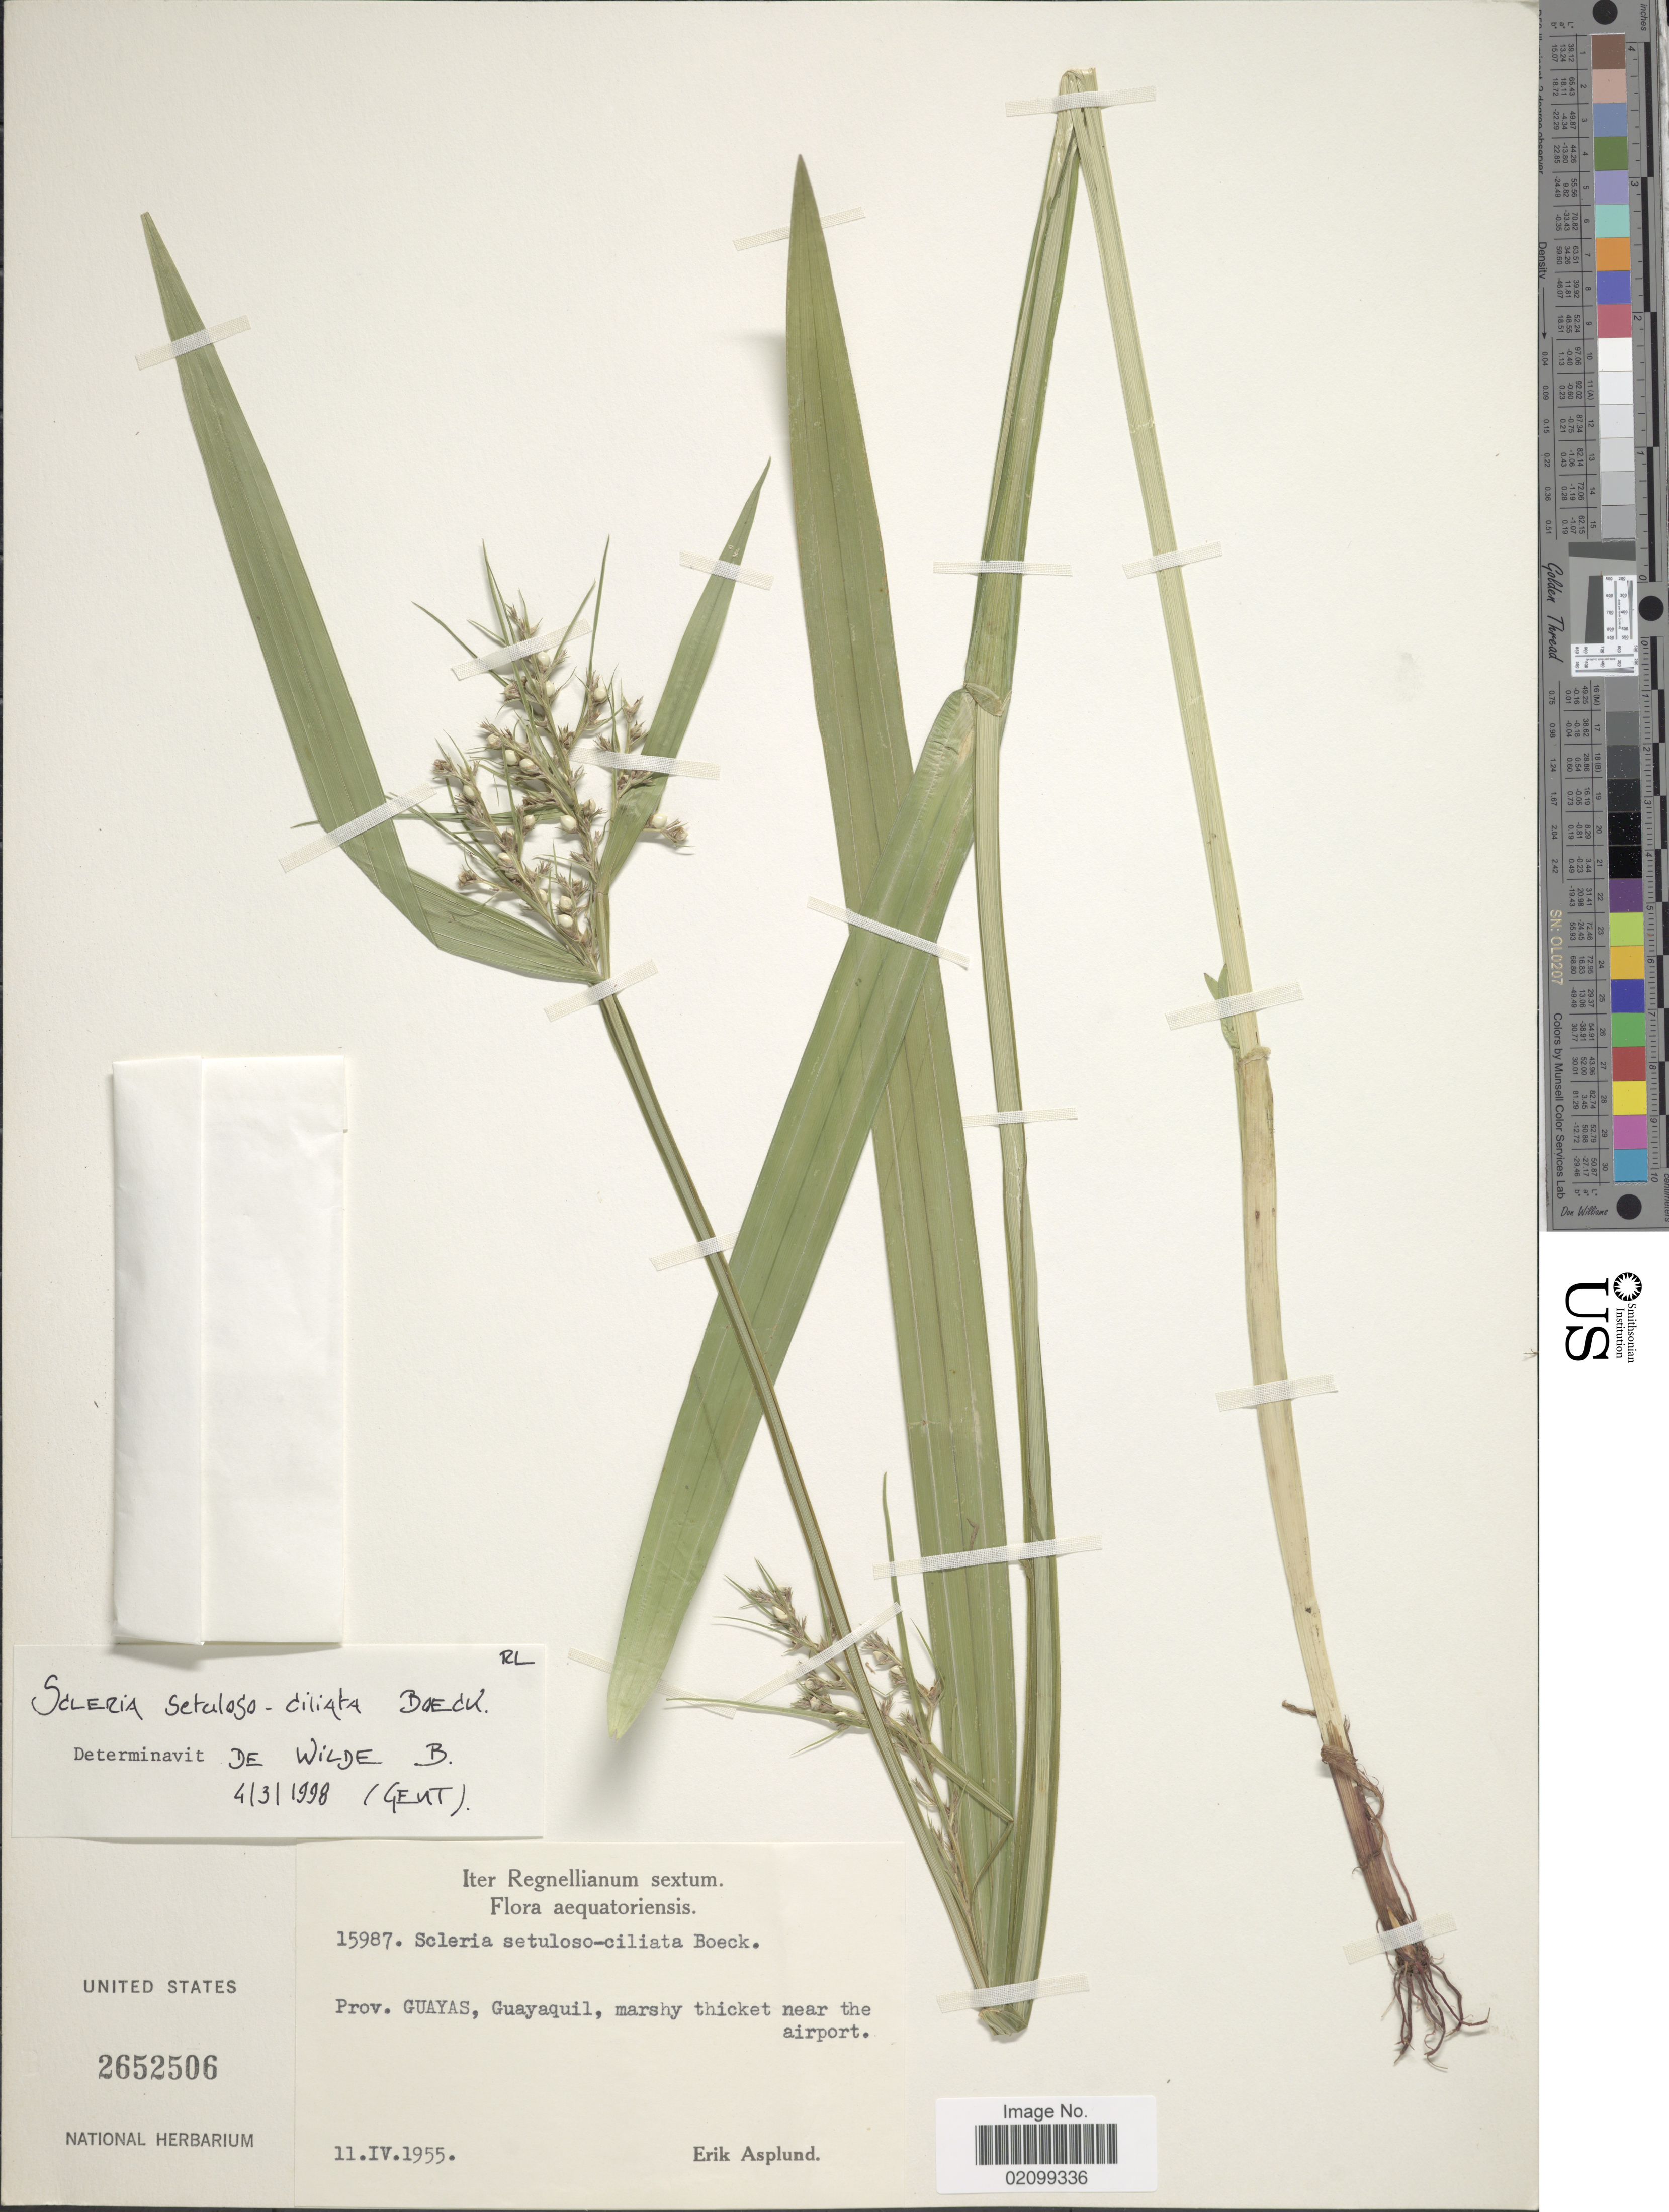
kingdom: Plantae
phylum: Tracheophyta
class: Liliopsida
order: Poales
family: Cyperaceae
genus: Scleria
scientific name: Scleria setulosociliata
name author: Boeckeler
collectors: E. Asplund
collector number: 15987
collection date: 1955-04-11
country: Ecuador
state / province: Guayas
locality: Prov. Guayas, Guayaquil, marshy thicket near the airport.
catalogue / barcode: US 2652506